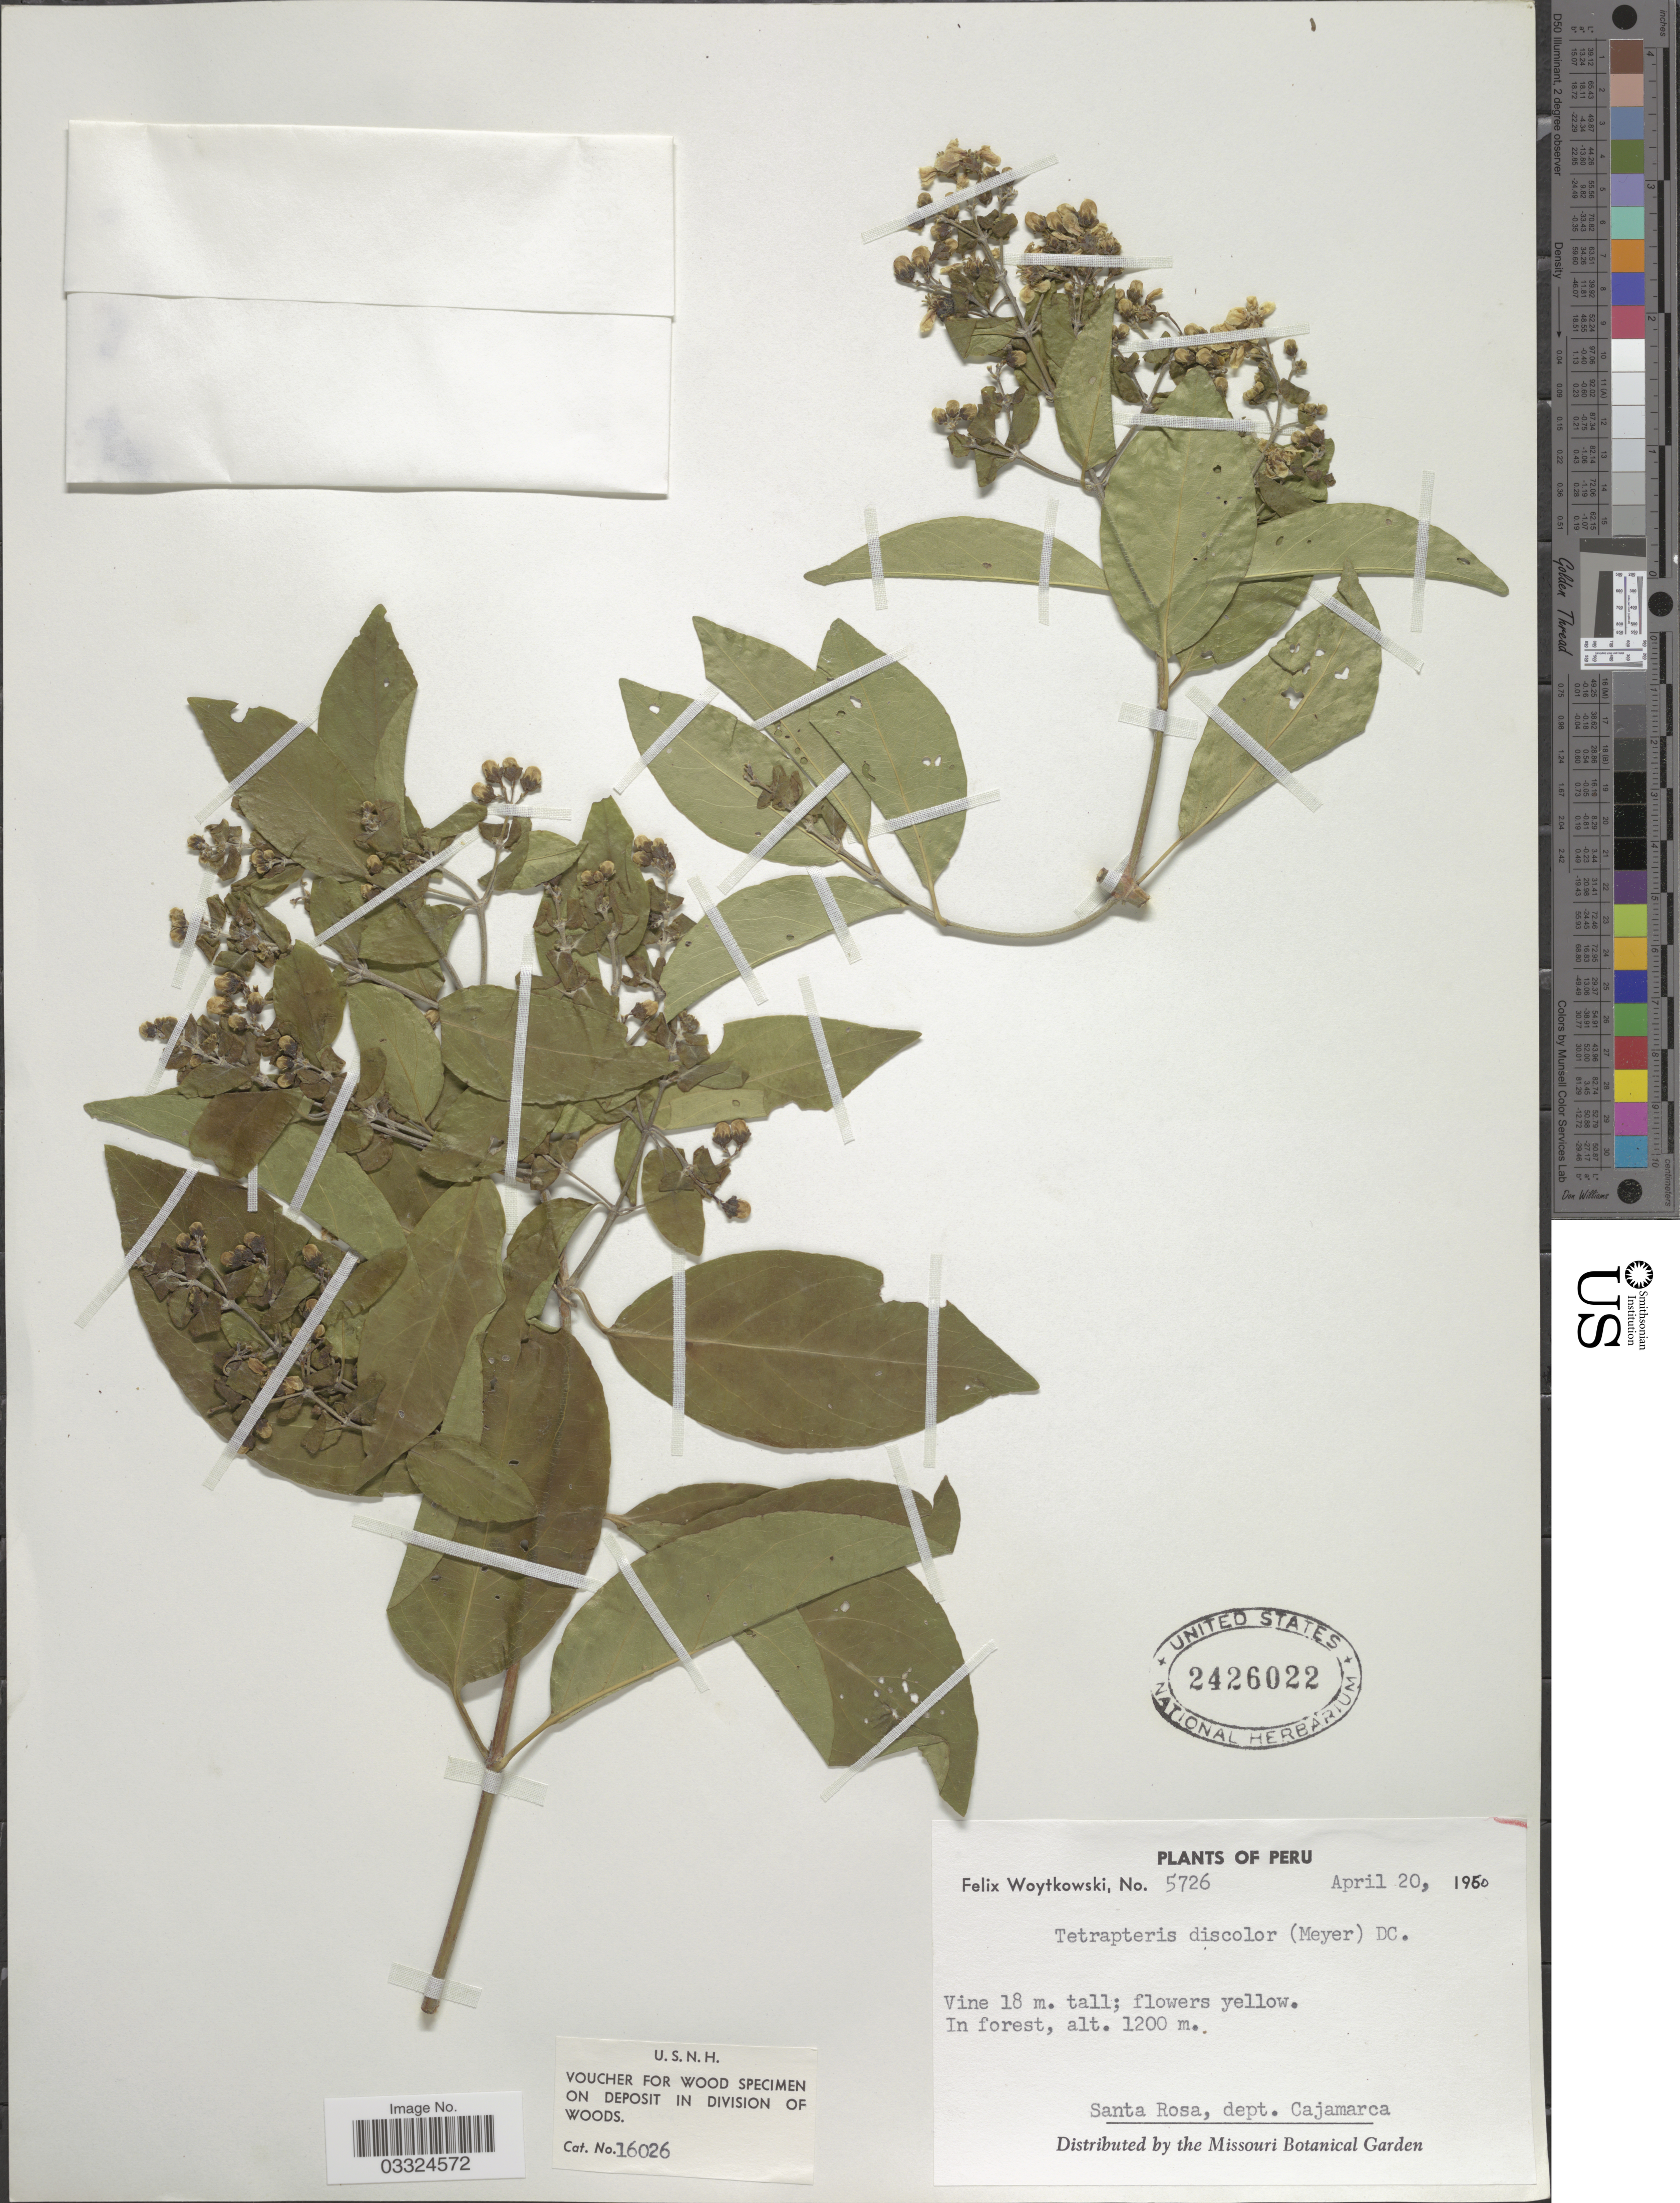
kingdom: Plantae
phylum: Tracheophyta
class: Magnoliopsida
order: Malpighiales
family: Malpighiaceae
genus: Tetrapterys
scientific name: Tetrapterys discolor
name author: (G. Mey.) DC.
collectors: F. Woytkowski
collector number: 5726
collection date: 1960-04-20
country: Peru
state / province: Cajamarca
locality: Santa Rosa, dept. Cajamarca.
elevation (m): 1200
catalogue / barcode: US 2426022